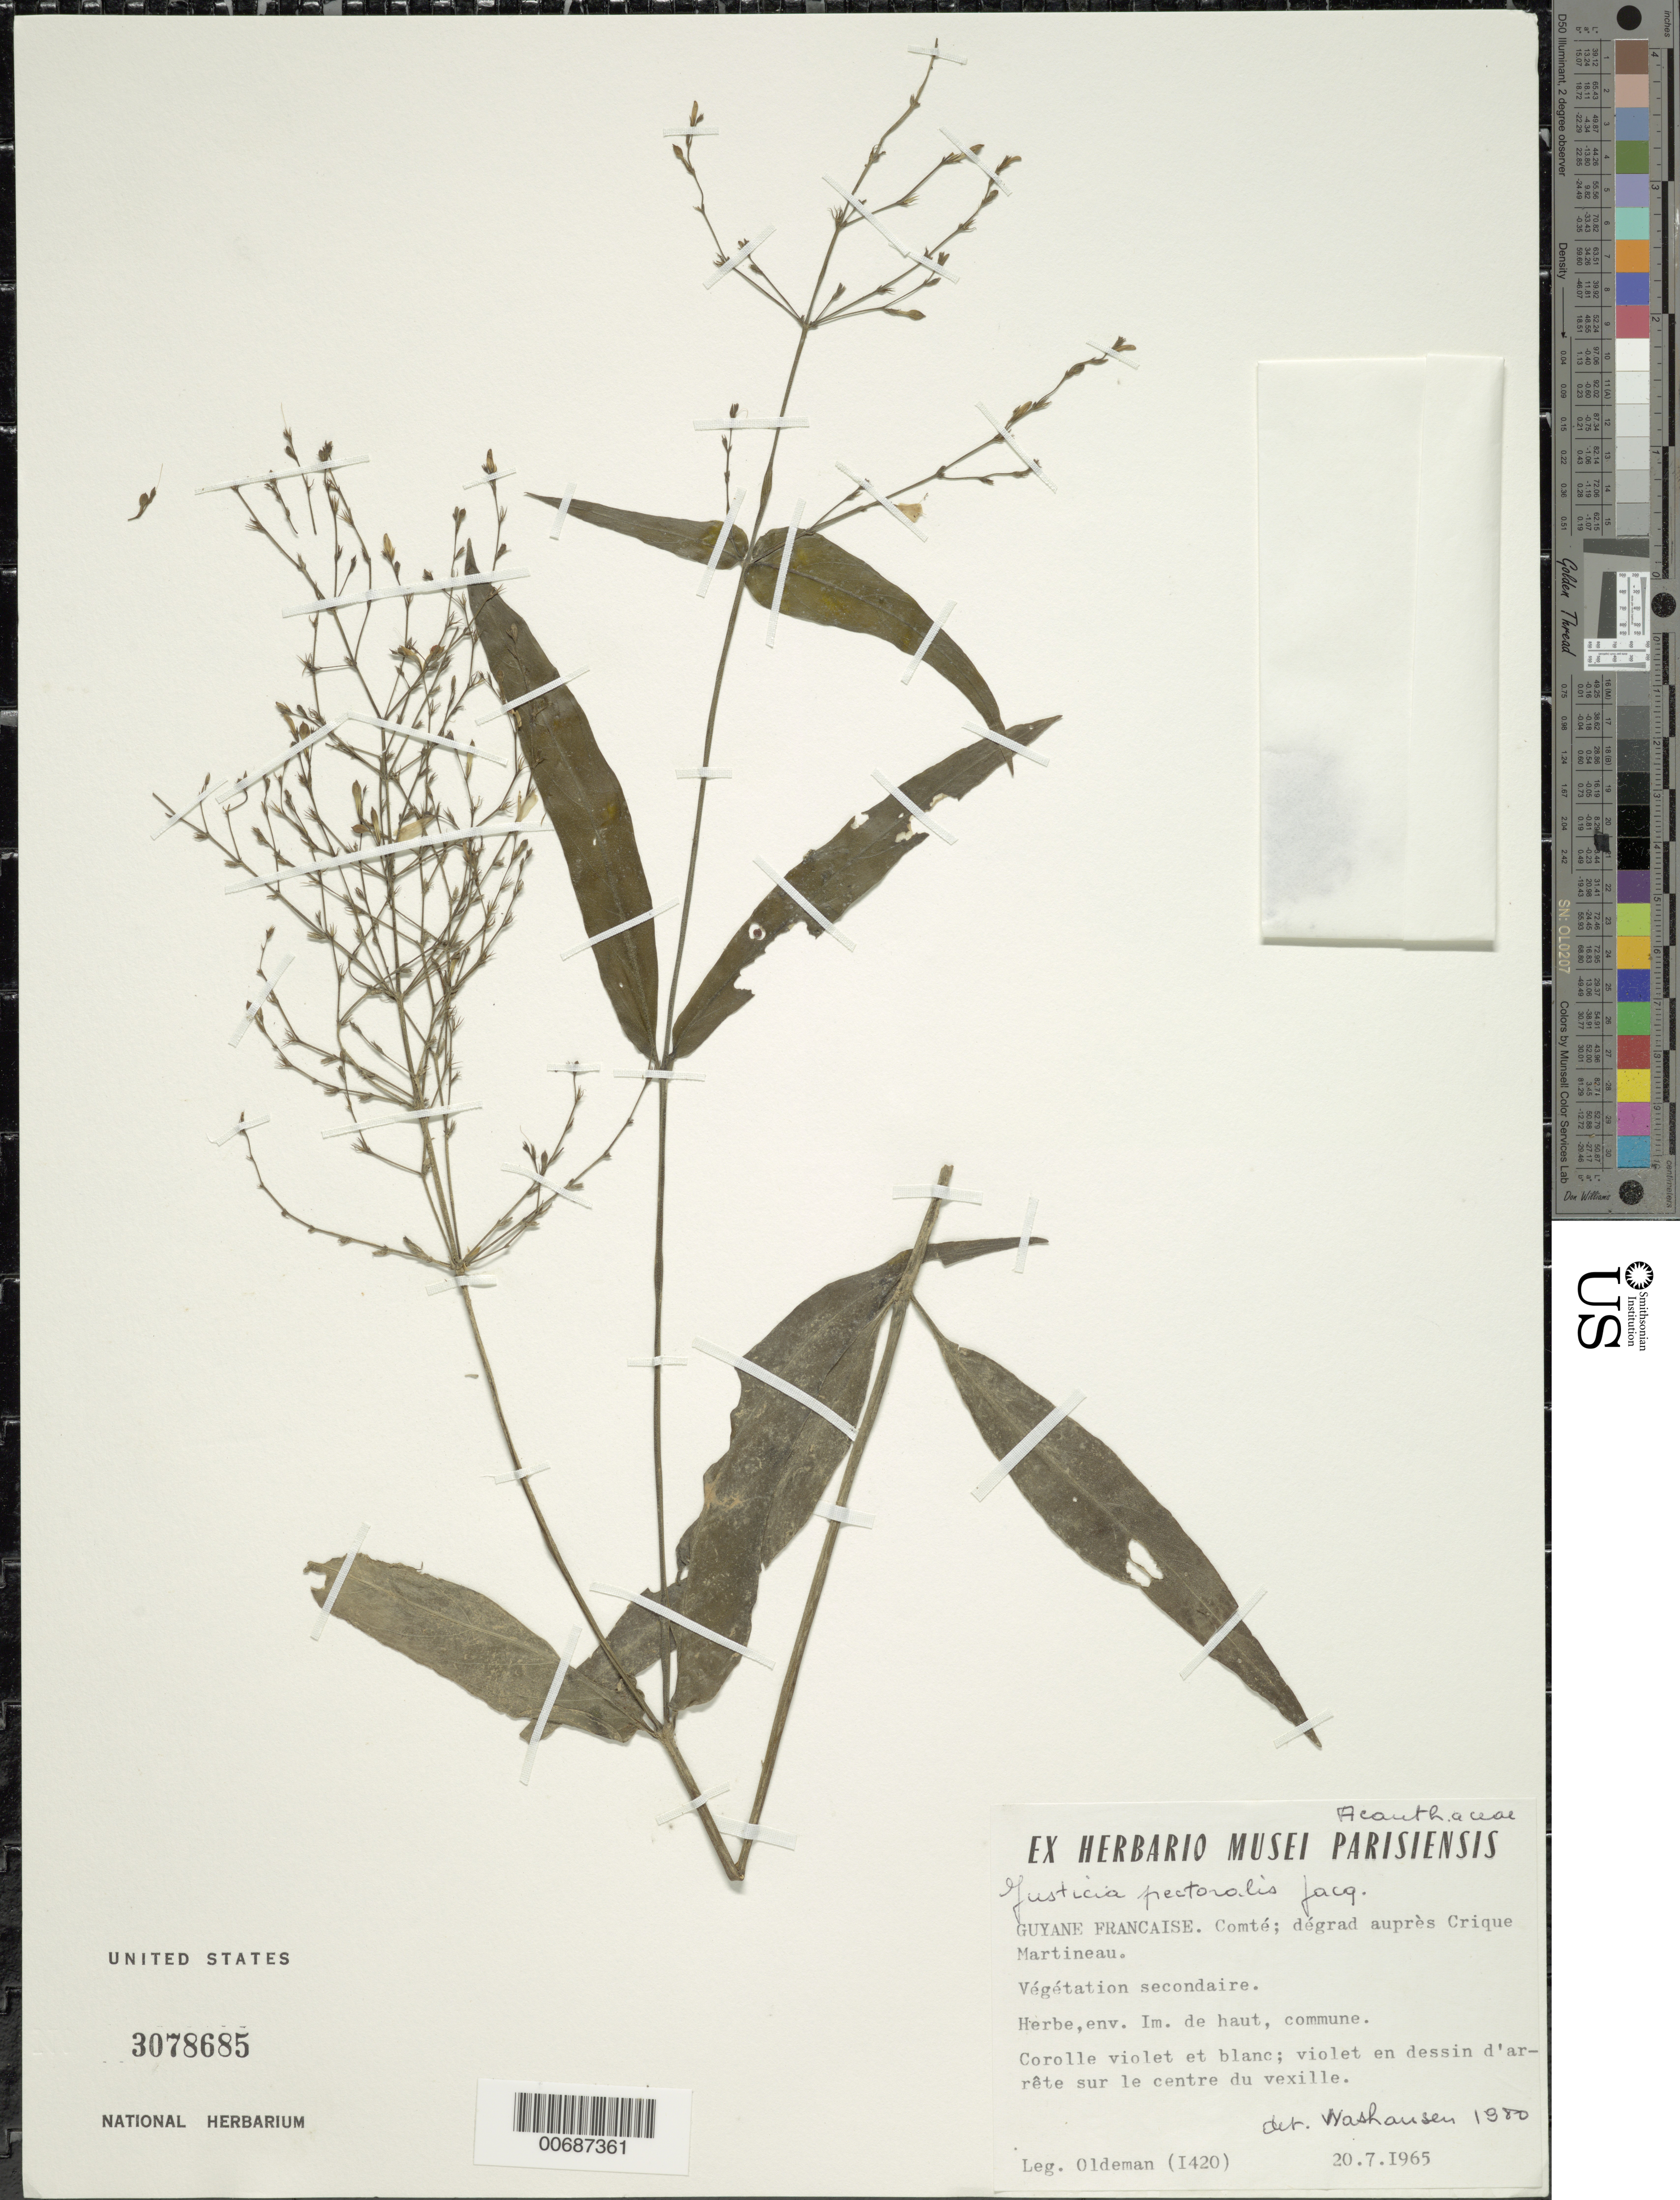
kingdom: Plantae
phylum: Tracheophyta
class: Magnoliopsida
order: Lamiales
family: Acanthaceae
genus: Justicia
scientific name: Justicia pectoralis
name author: Jacq.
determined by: Wasshausen, Dieter C., (BOT), Smithsonian Institution - National Museum of Natural History (UNITED STATES)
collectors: R. Oldeman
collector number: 1420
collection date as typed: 20-Jul-65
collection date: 1965-07-20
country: French Guiana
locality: Rivière Camopi, affl. de l'Oyapock, Comte; degrad apres Crique Martineau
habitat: Secondary vegetation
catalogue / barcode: US 3078685